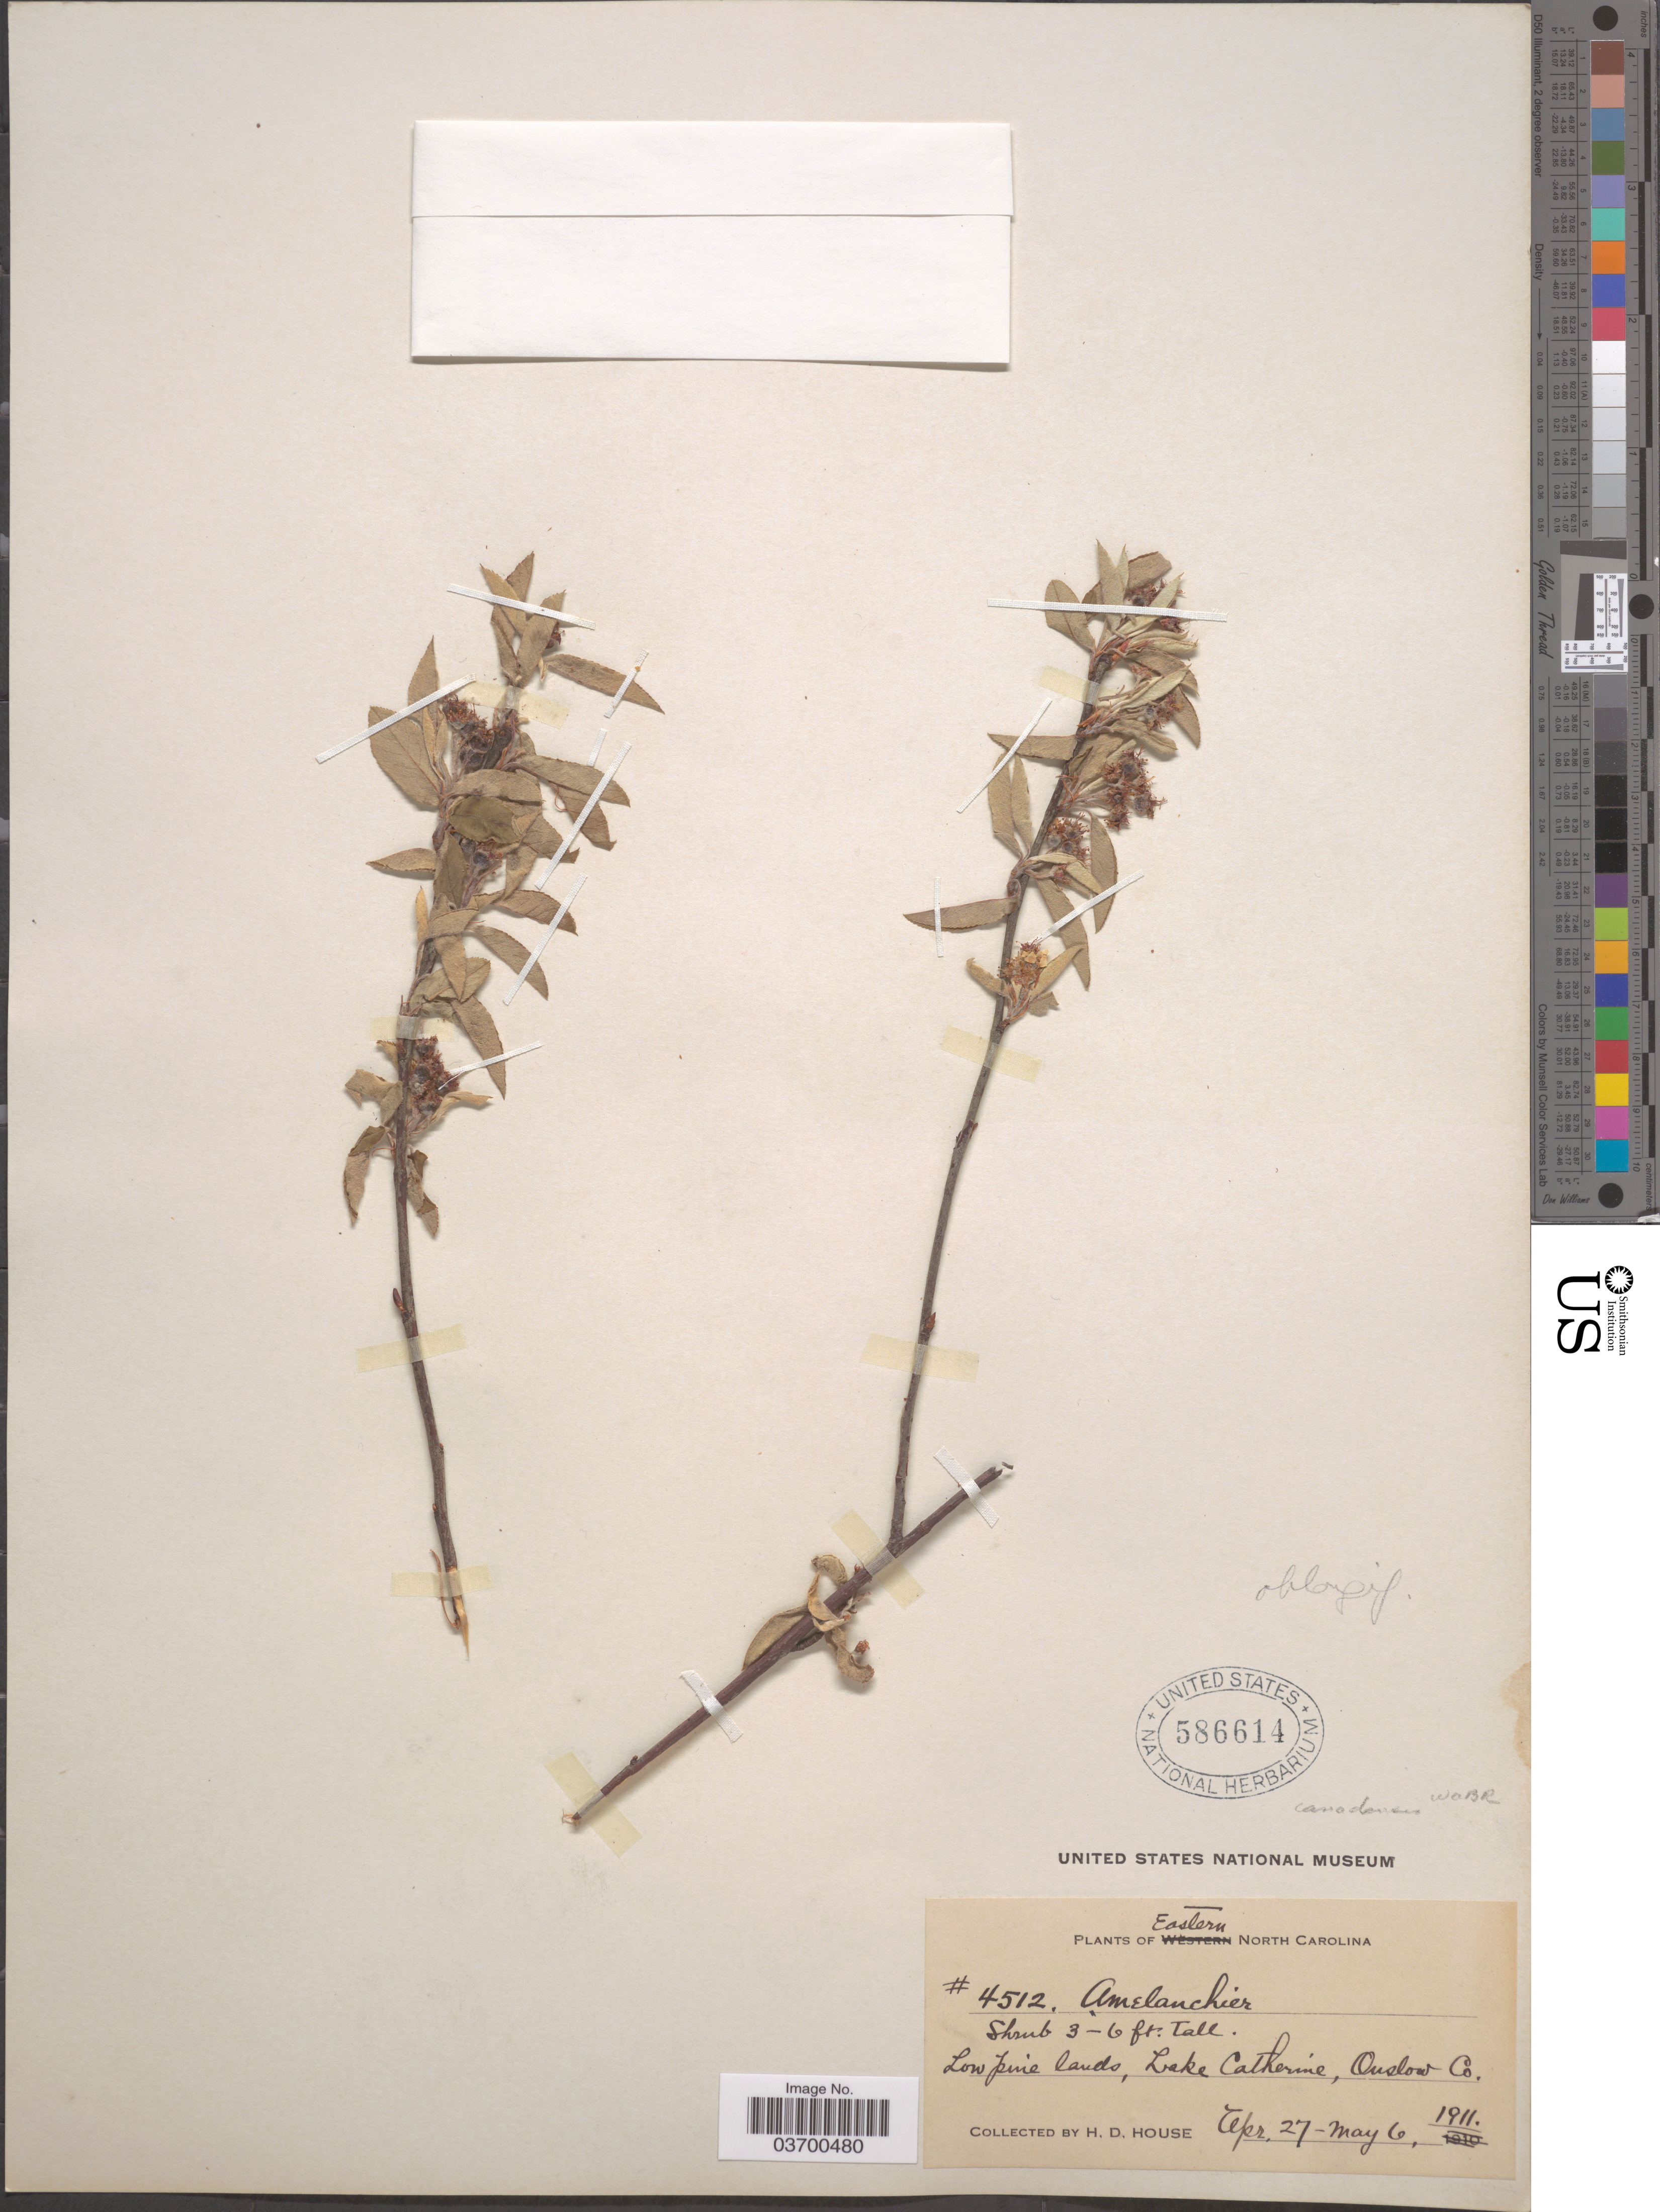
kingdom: Plantae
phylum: Tracheophyta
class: Magnoliopsida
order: Rosales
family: Rosaceae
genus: Amelanchier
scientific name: Amelanchier intermedia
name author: Spach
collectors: H. D. House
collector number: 4512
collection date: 1911-04-27/1911-05-06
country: United States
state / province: North Carolina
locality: Eastern North Carolina. Low pine lands, Lake Catherine, Onslow Co.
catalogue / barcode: US 586614